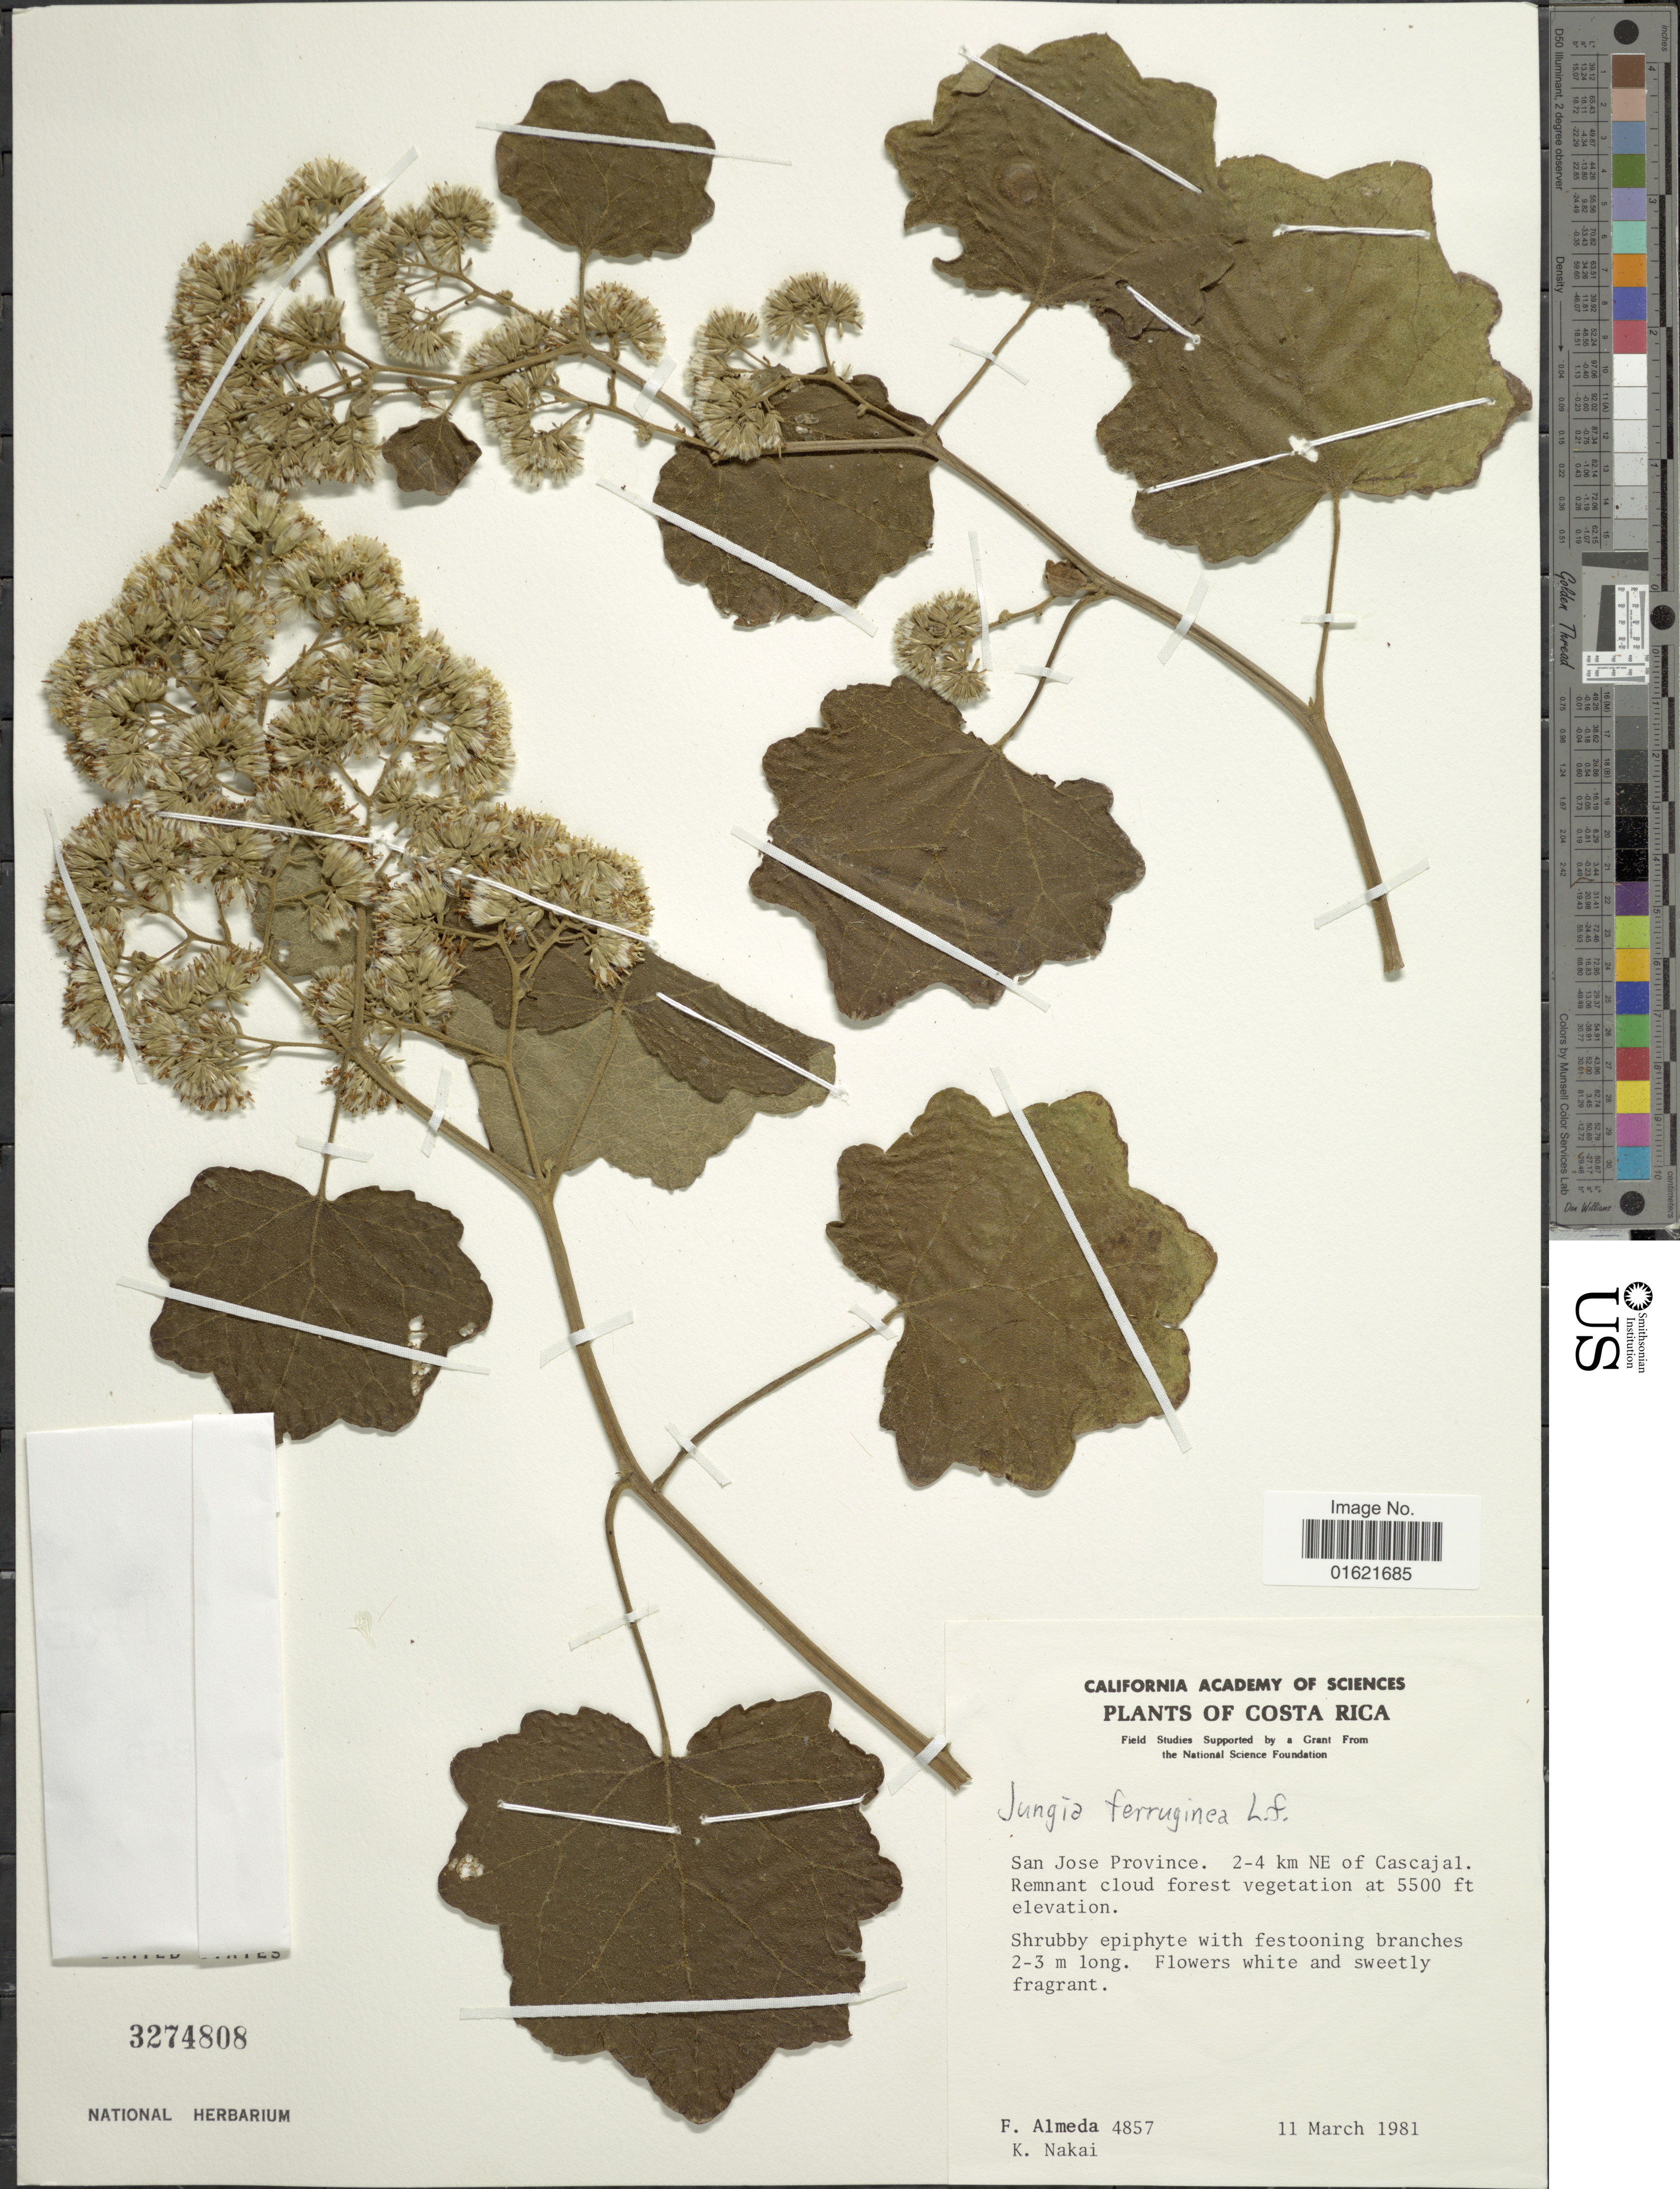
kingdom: Plantae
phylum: Tracheophyta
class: Magnoliopsida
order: Asterales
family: Asteraceae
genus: Jungia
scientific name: Jungia ferruginea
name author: L. f.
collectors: F. Almeda & K. M. Nakai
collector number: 4857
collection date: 1981-03-11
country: Costa Rica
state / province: San José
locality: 2-4 km NE of Cascajal.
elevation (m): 1676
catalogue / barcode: US 3274808